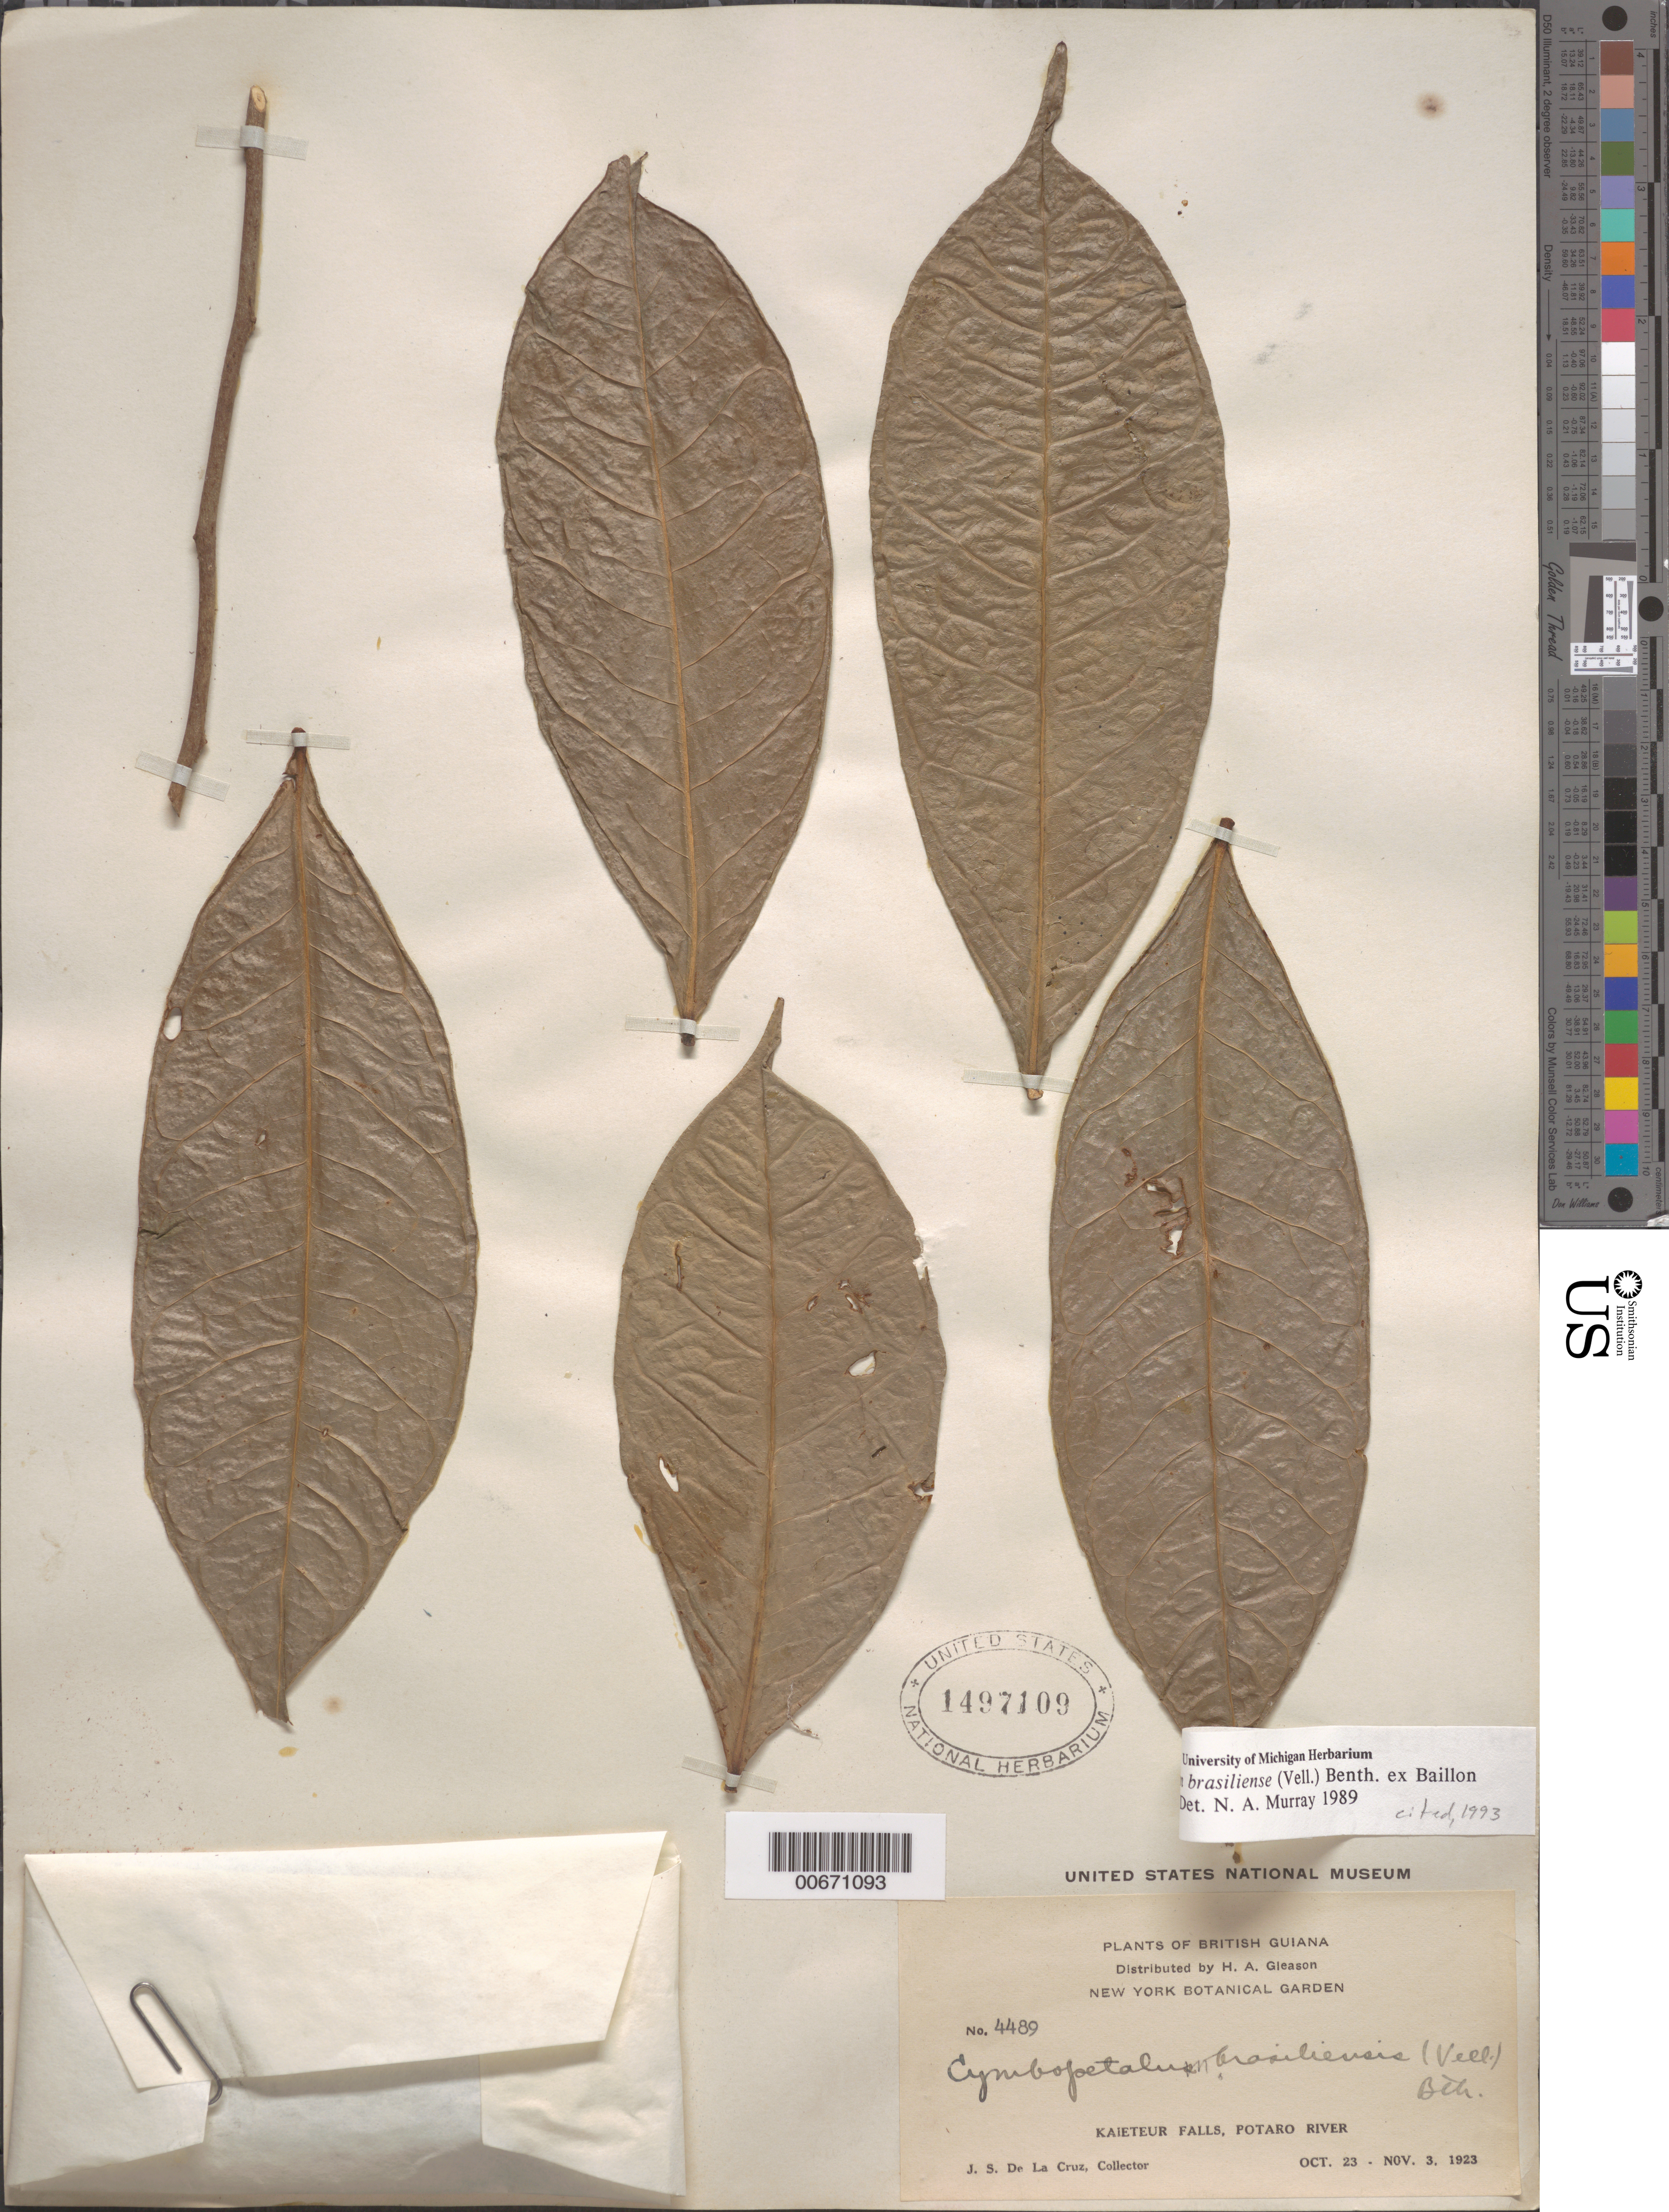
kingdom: Plantae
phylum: Tracheophyta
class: Magnoliopsida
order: Magnoliales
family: Annonaceae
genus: Cymbopetalum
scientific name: Cymbopetalum brasiliense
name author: (Vell.) Benth. ex Baill.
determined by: Murray, N. A.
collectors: J. S. de la Cruz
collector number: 4489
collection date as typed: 23-Oct-23 to 3-Nov-23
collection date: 1923-10-23/1923-11-03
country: Guyana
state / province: Potaro-Siparuni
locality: Kaieteur Falls, Potaro R.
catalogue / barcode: US 1497109